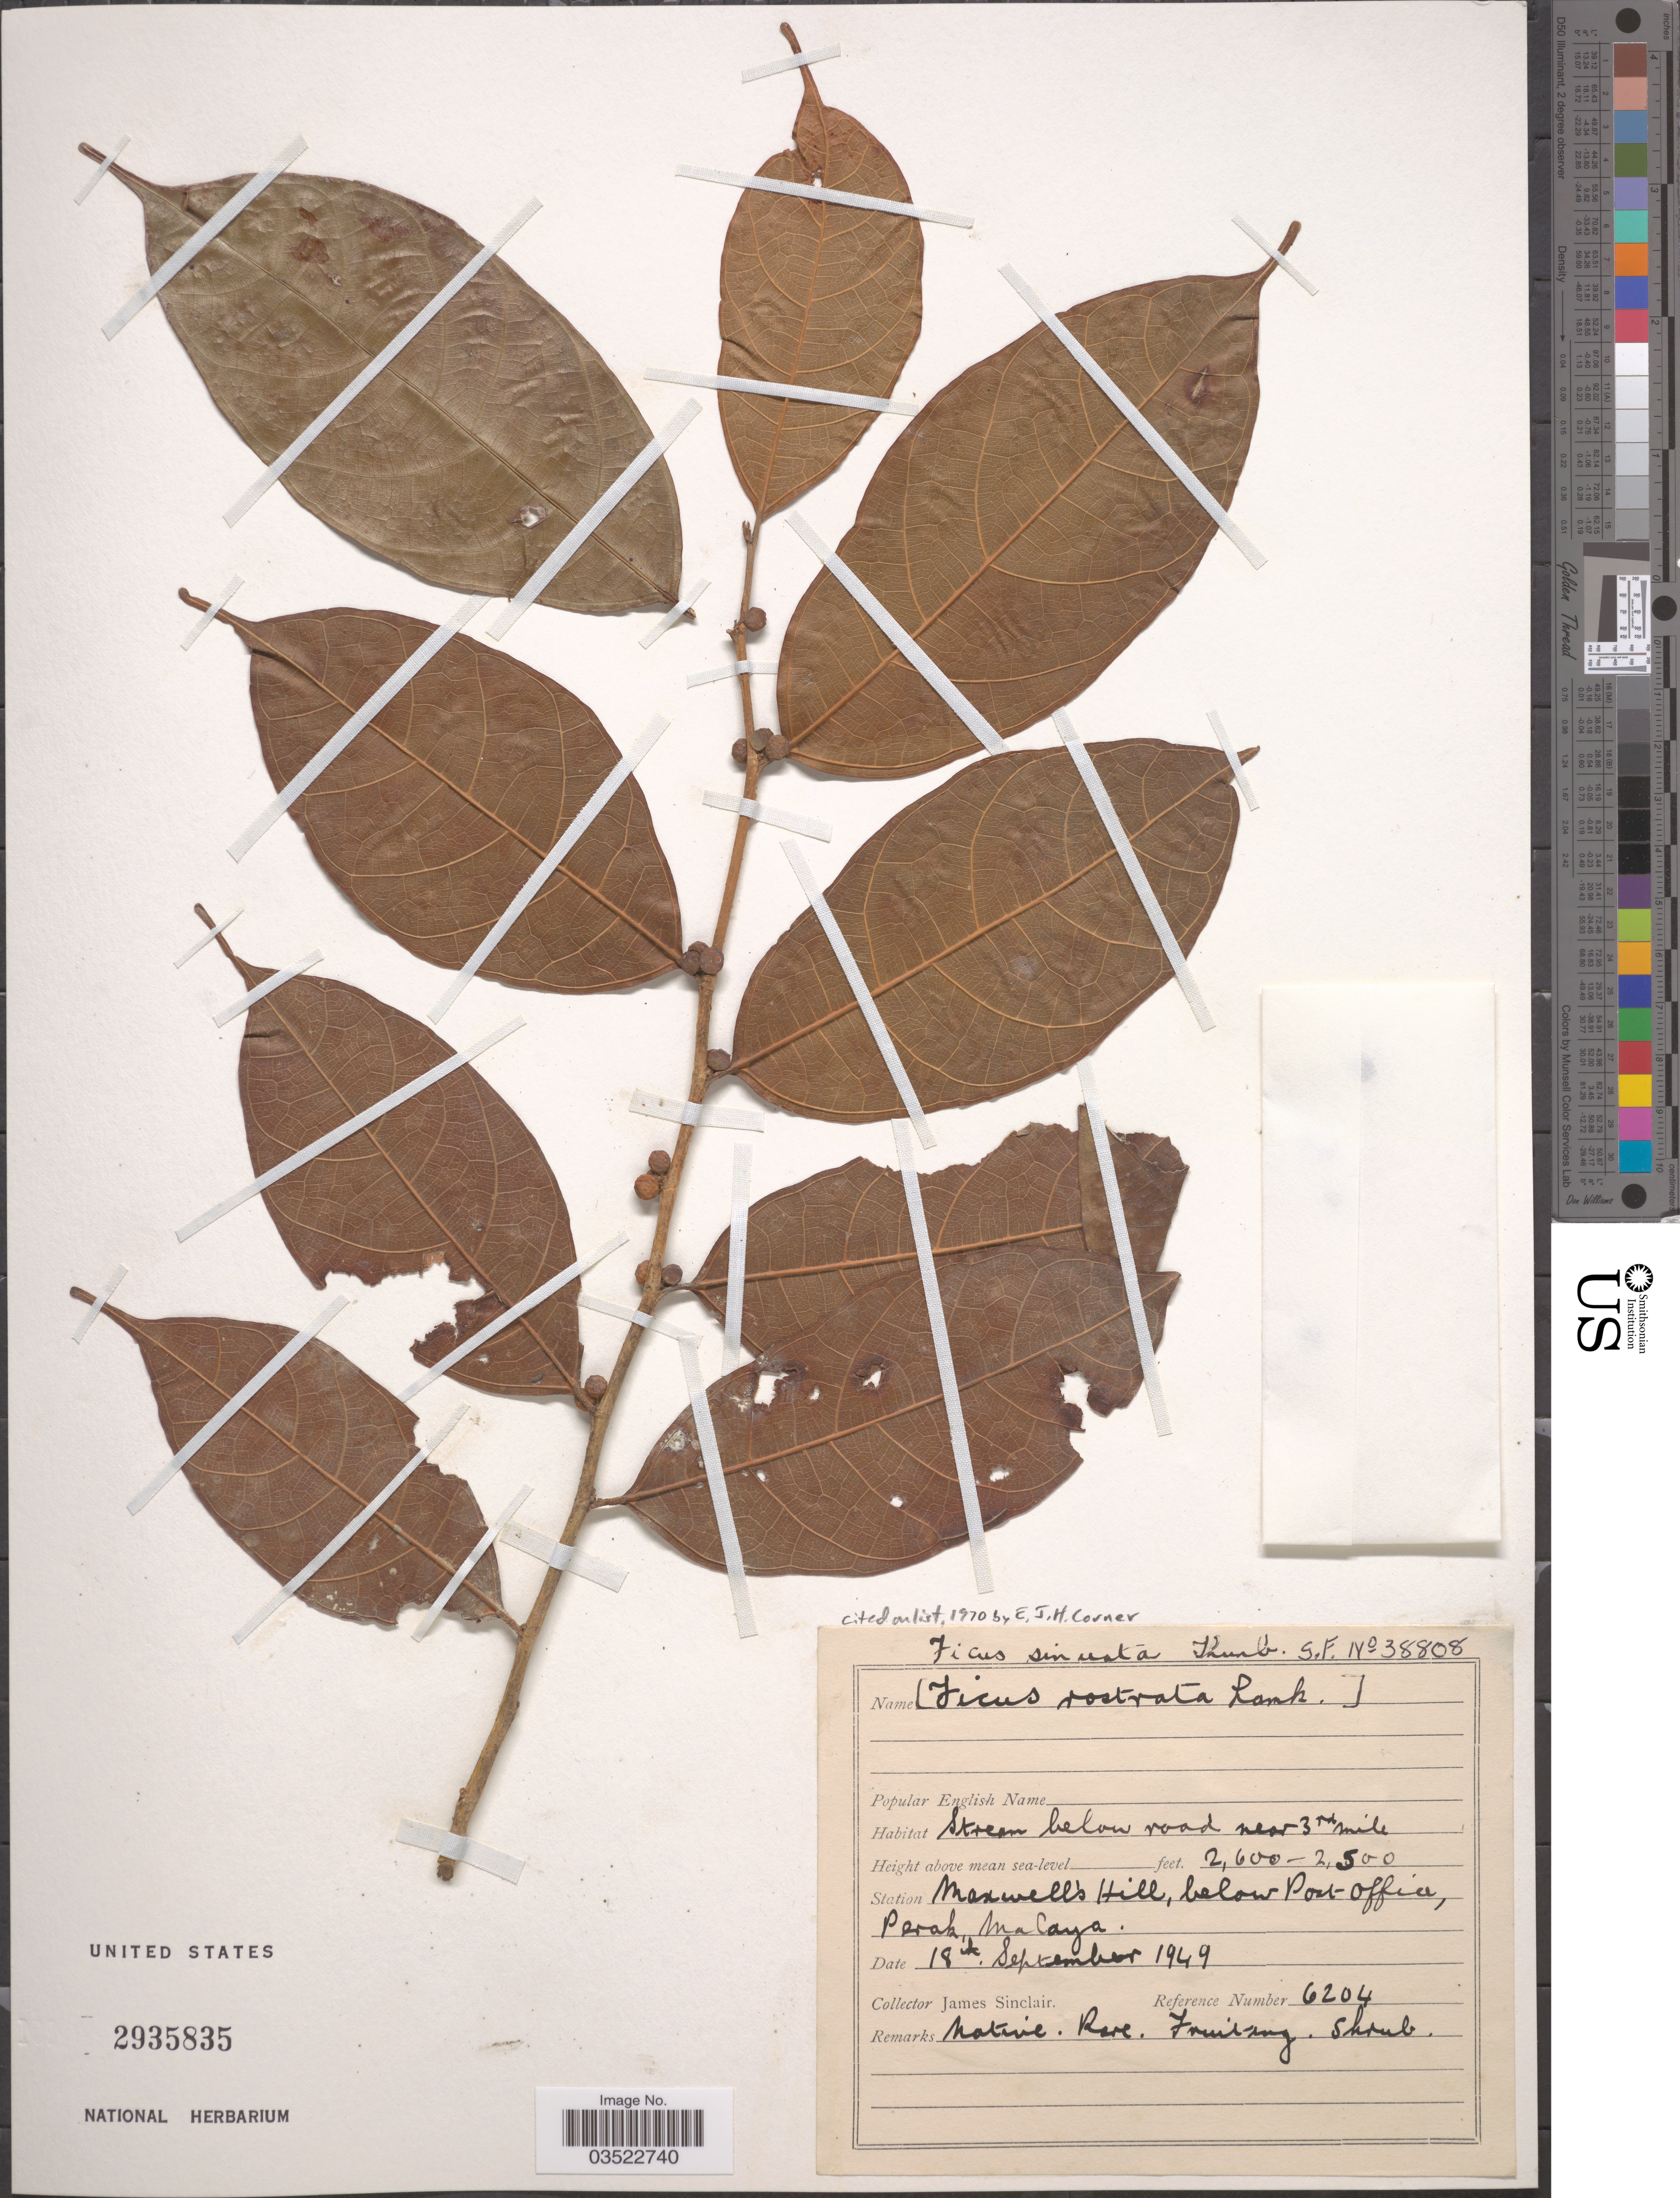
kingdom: Plantae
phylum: Tracheophyta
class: Magnoliopsida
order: Rosales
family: Moraceae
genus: Ficus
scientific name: Ficus sinuata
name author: Thunb.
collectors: J. Sinclair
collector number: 6204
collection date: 1949-09-18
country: Malaysia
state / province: Perak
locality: Station Maxwell's Hill, below Post Office, Perak, Malaya.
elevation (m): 762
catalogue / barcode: US 2935835